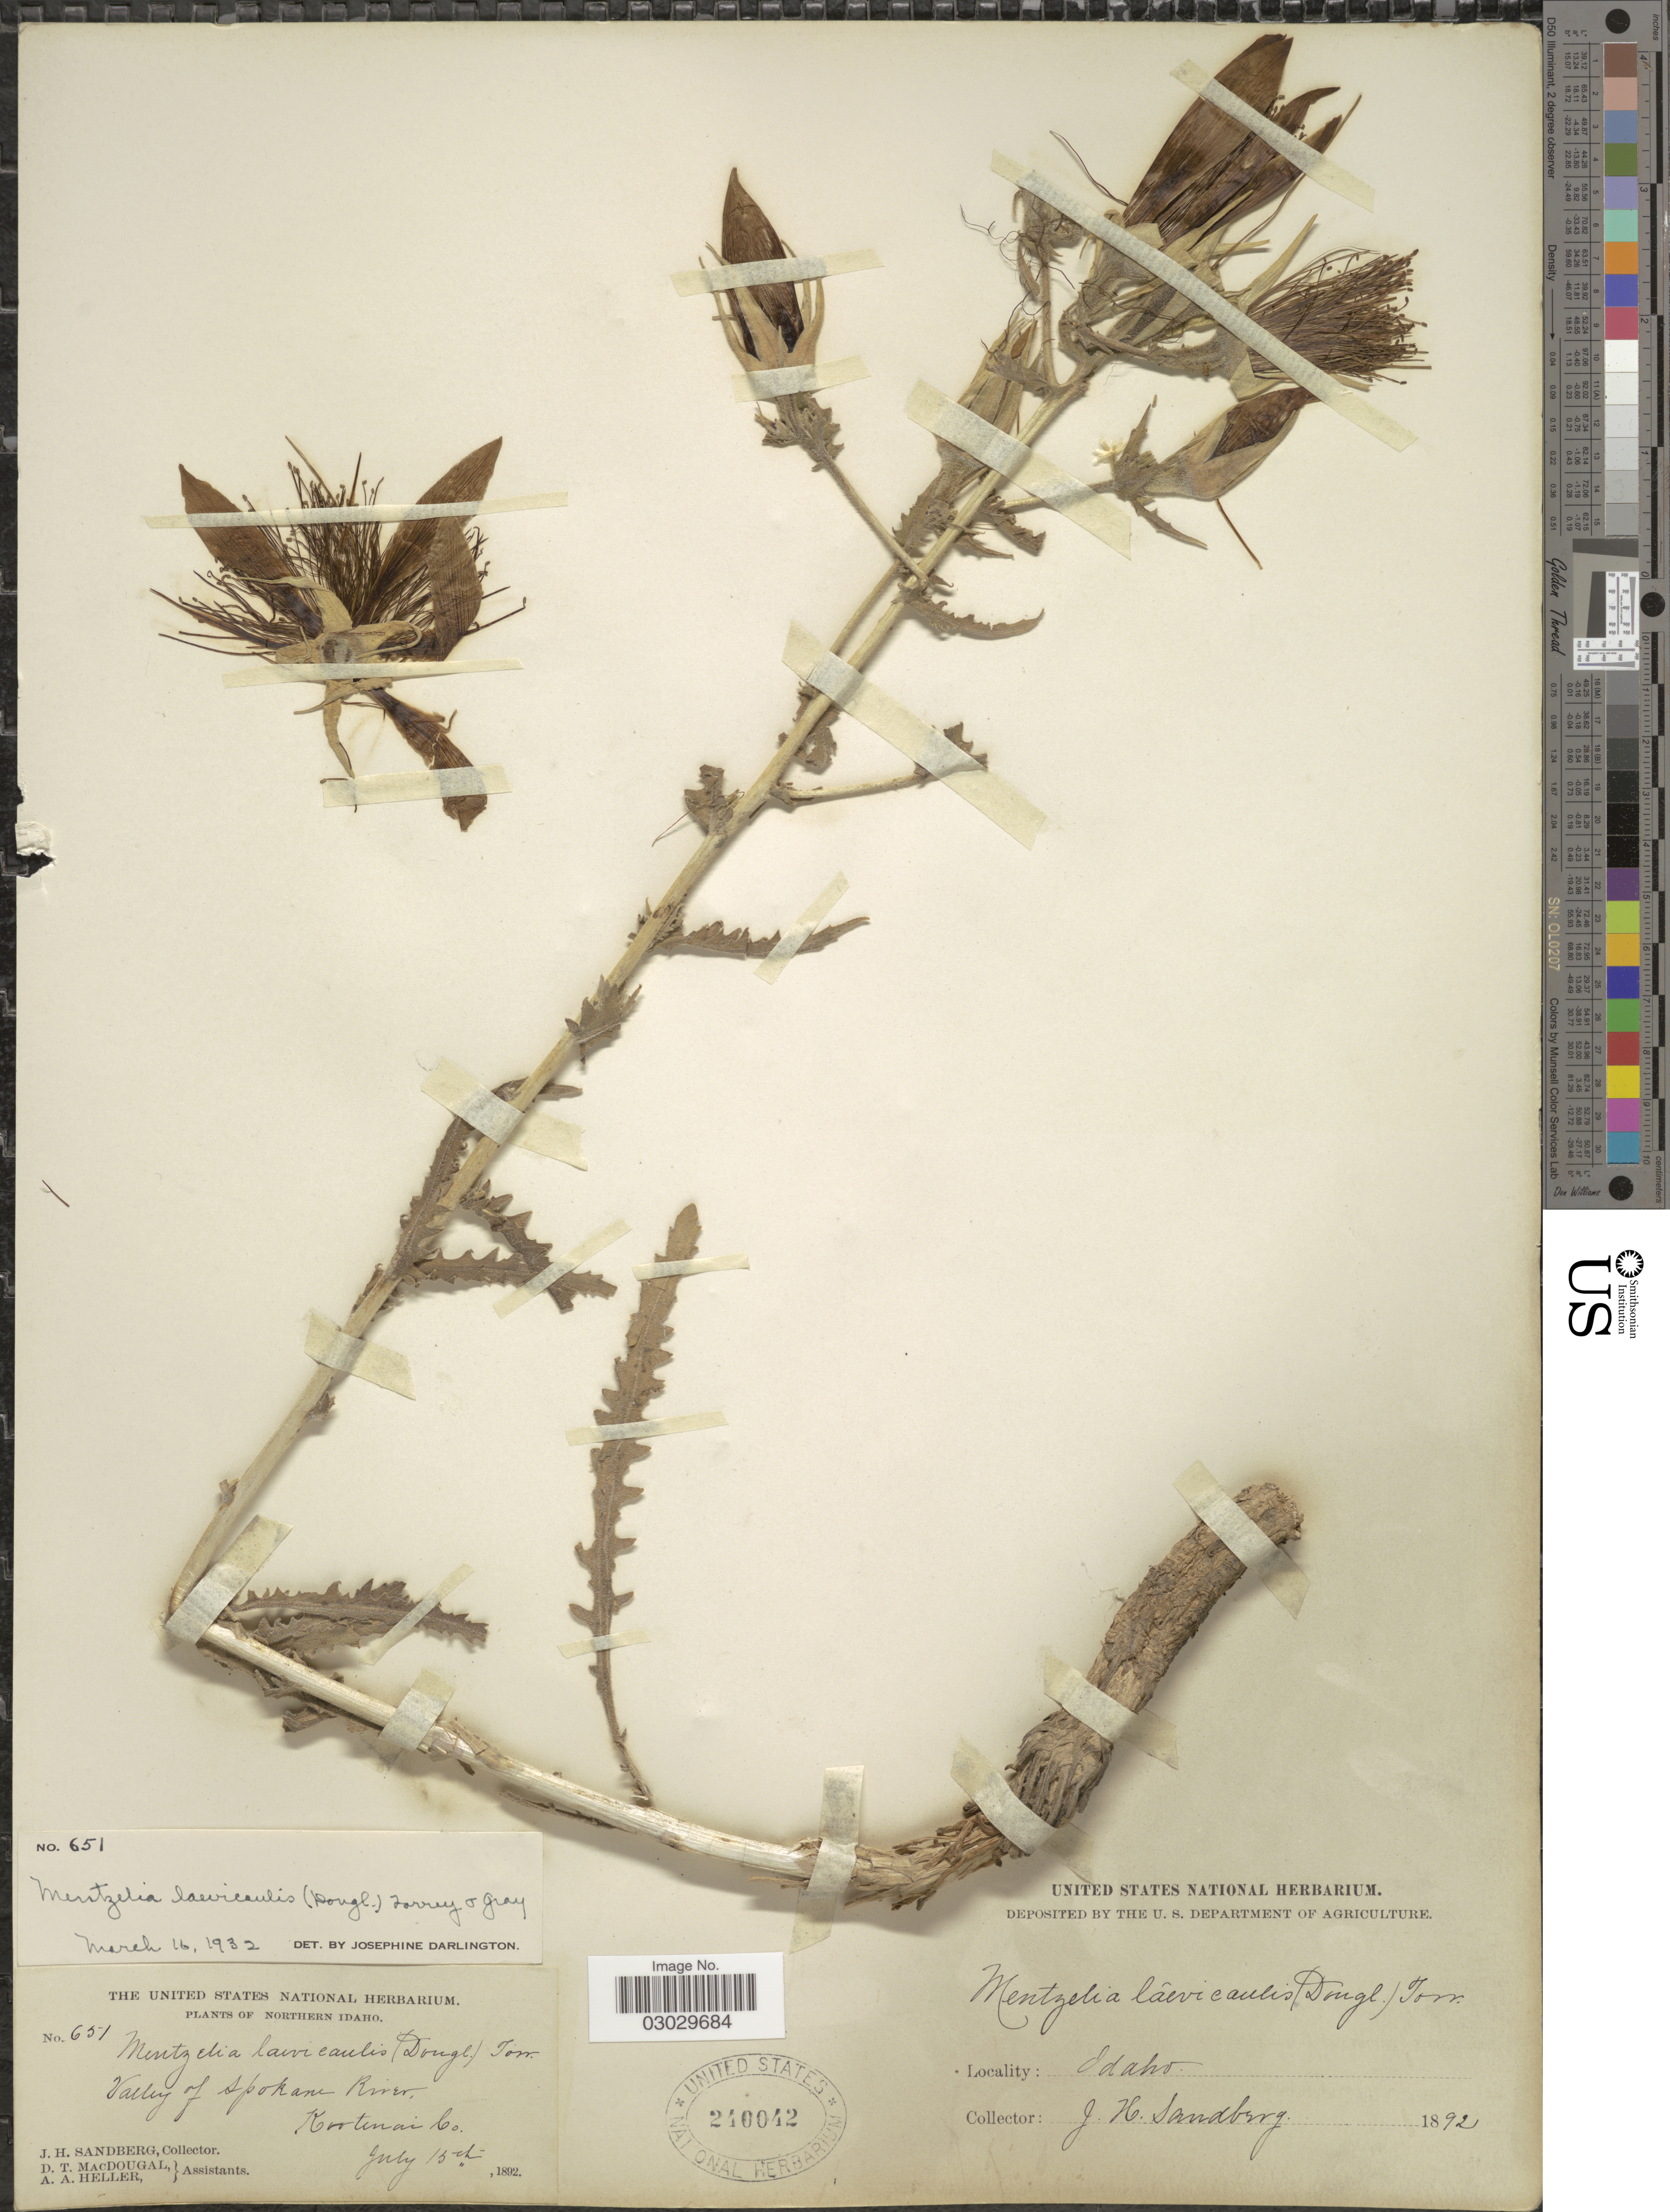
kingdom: Plantae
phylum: Tracheophyta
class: Magnoliopsida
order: Cornales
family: Loasaceae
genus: Mentzelia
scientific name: Mentzelia laevicaulis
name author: (Douglas ex Hook.) Torr. & A. Gray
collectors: J. H. Sandberg, D. T. MacDougal & A. A. Heller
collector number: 651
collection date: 1892-07-15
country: United States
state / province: Idaho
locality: Northern Idaho. Valley of Spokane River. Kootenai Co.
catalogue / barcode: US 240042